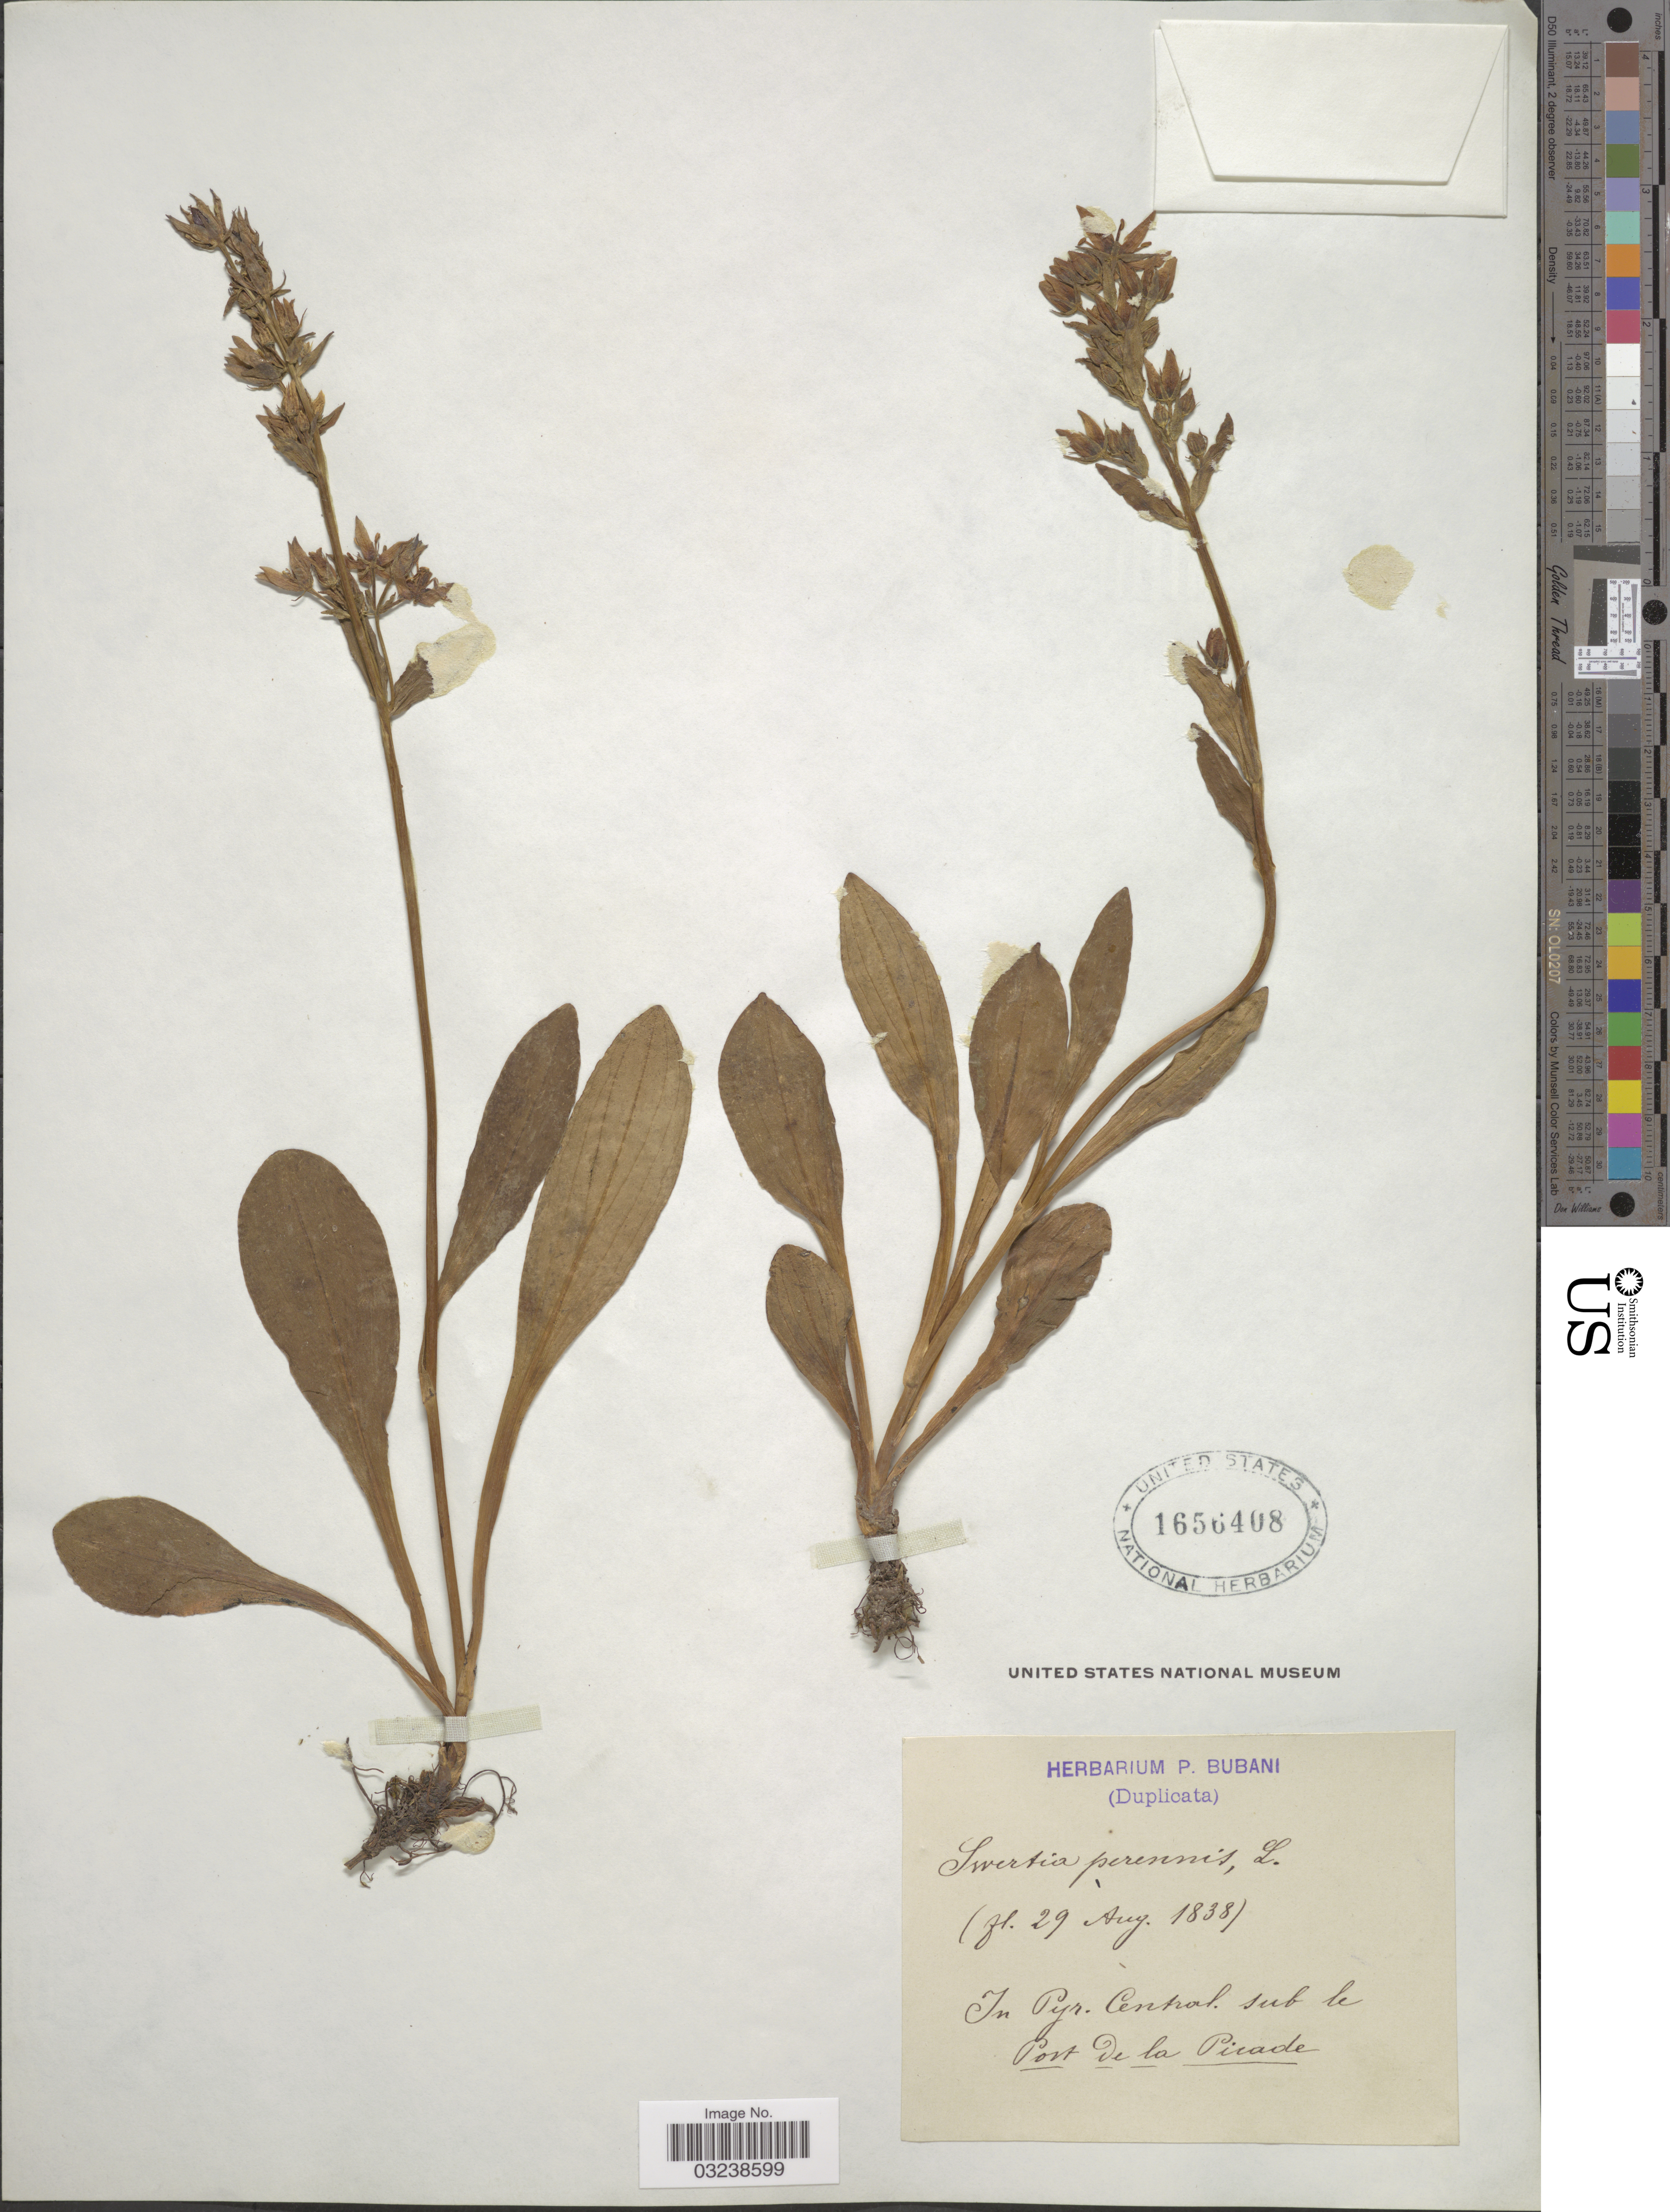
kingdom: Plantae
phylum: Tracheophyta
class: Magnoliopsida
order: Gentianales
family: Gentianaceae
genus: Swertia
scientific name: Swertia perennis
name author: L.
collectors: ex herb. P. Bubani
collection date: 1838-08-29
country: France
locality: In Pyr. Central. sub le Port de la Picade.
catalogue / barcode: US 1656408